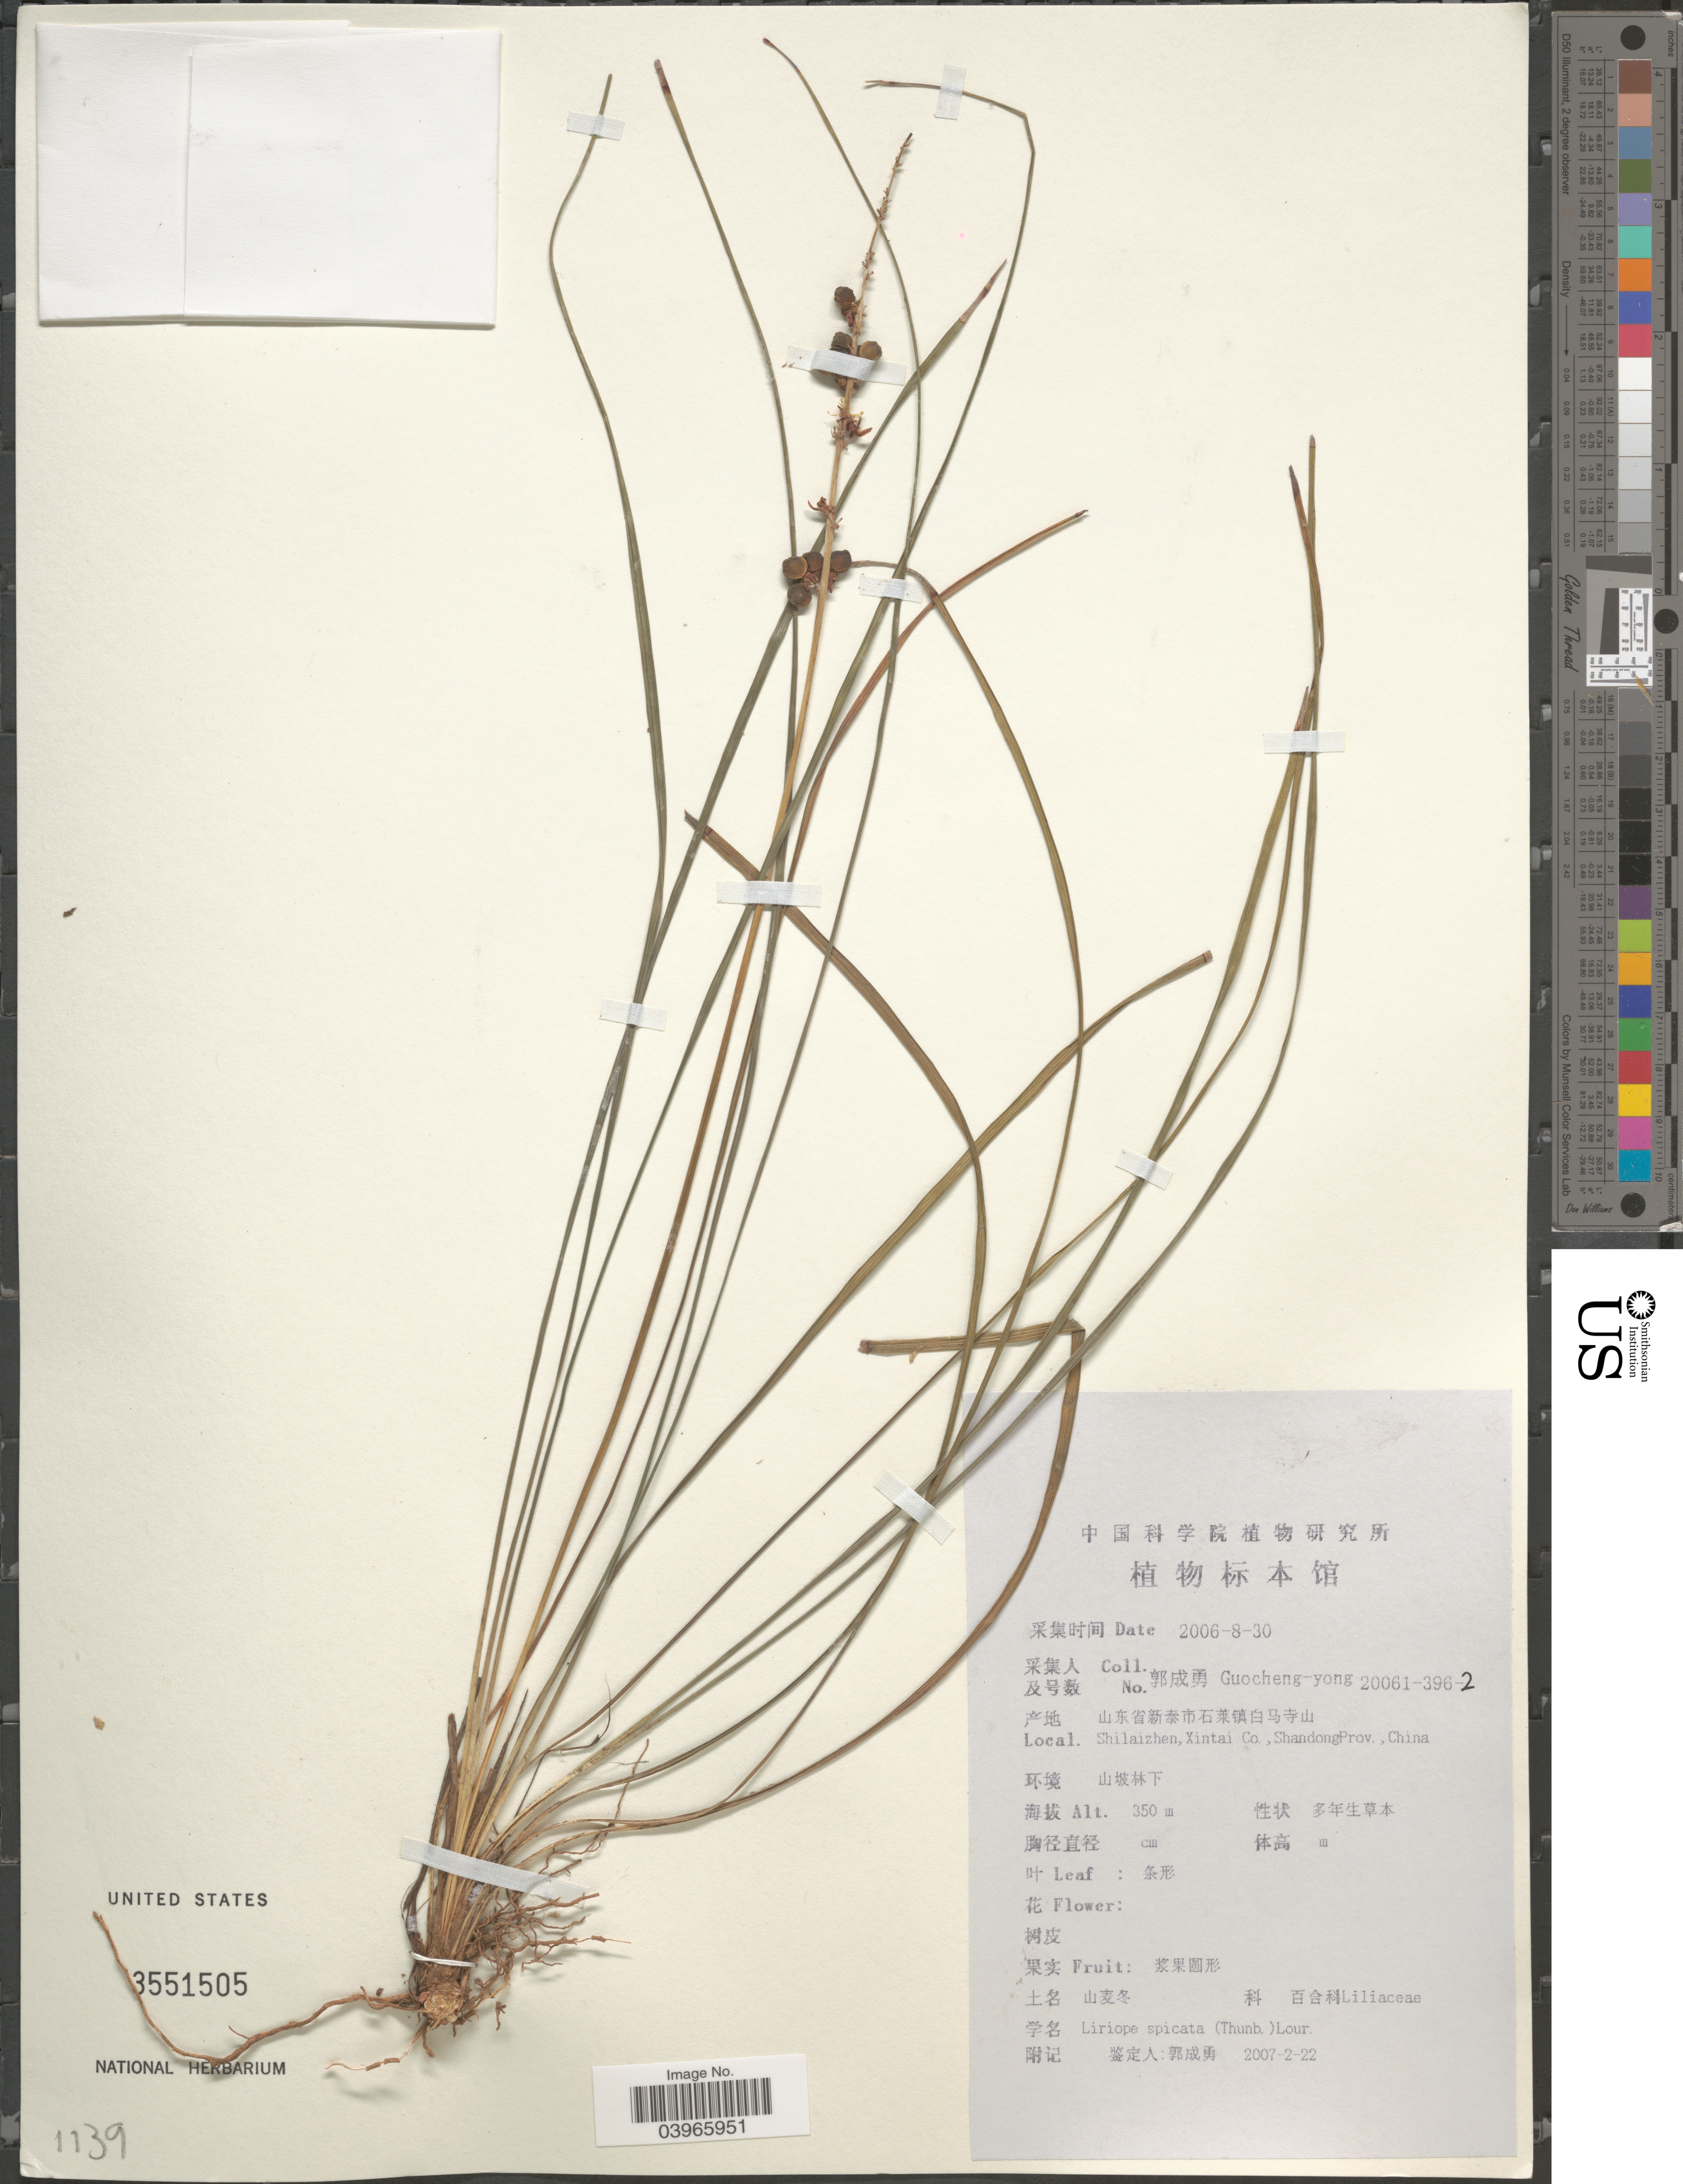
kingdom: Plantae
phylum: Tracheophyta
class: Liliopsida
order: Asparagales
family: Asparagaceae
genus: Liriope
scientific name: Liriope spicata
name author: Lour.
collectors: Guo cheng-yong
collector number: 20061-396-2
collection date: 2006-08-30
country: China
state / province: Shandong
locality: Shilaizhen, Xintai Co.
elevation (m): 350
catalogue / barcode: US 3551505